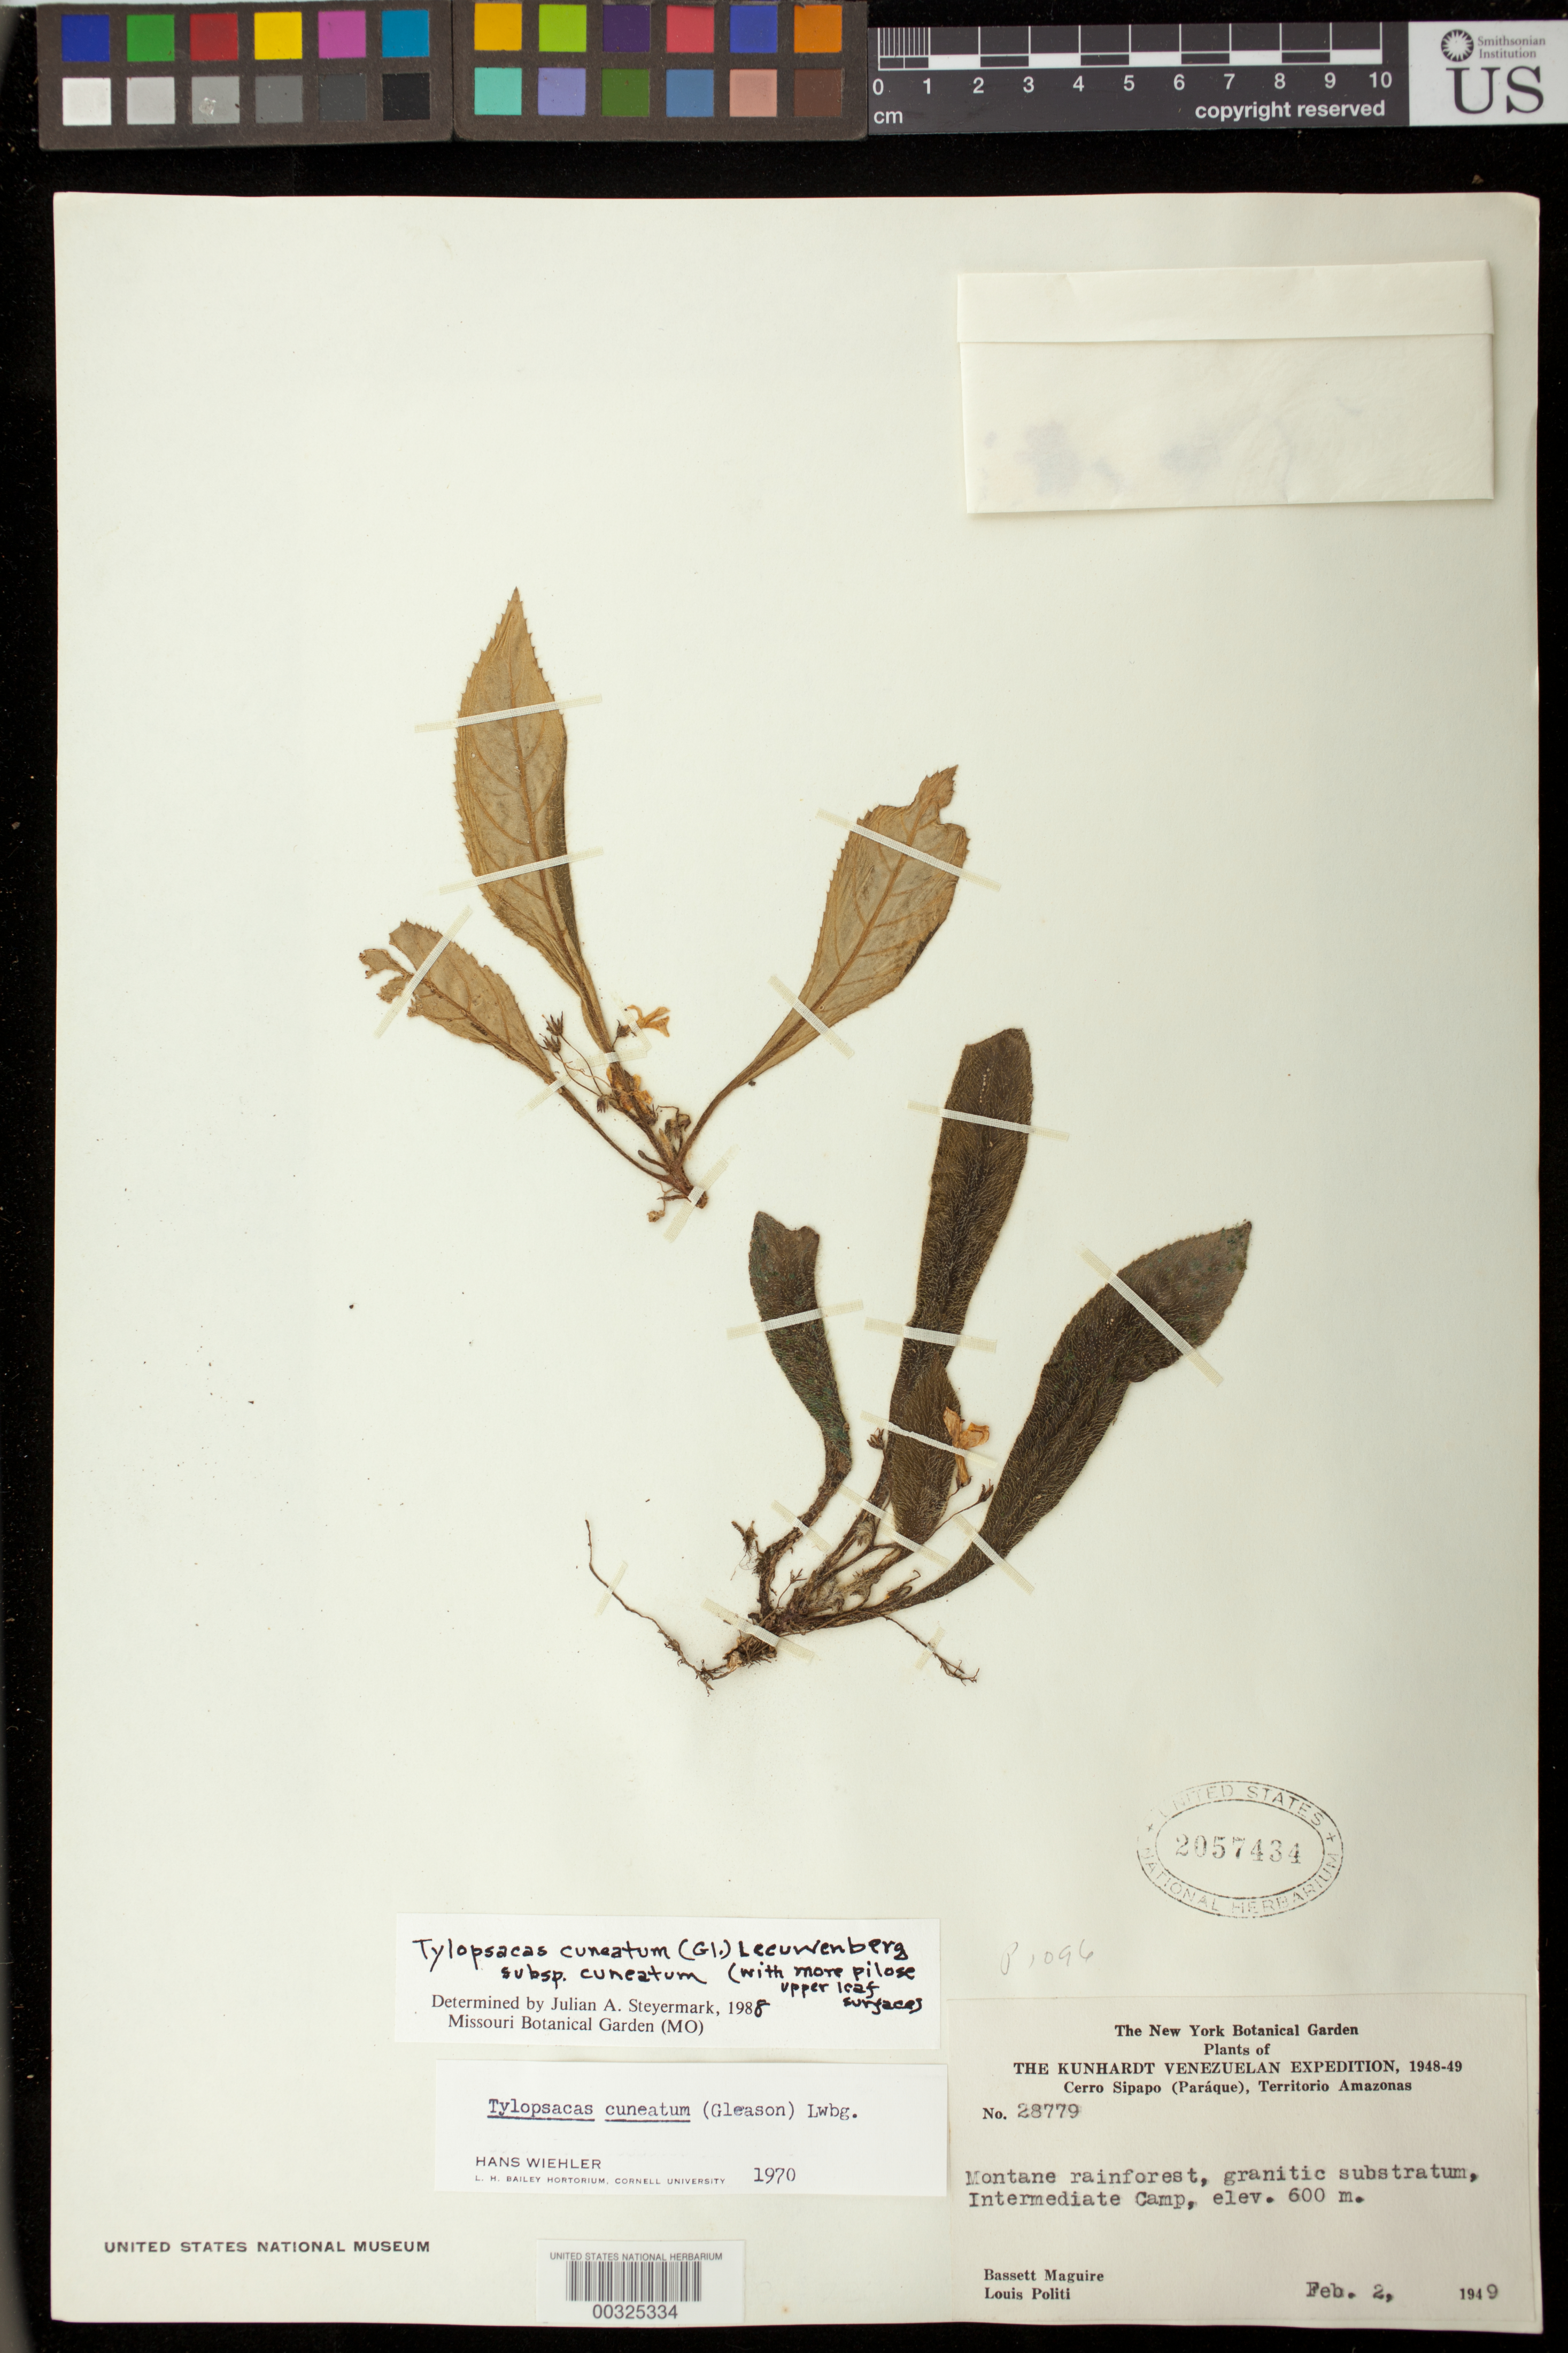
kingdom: Plantae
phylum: Tracheophyta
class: Magnoliopsida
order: Lamiales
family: Gesneriaceae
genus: Tylopsacas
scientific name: Tylopsacas cuneata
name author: (Gleason) Leeuwenb.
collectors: B. Maguire & L. Politi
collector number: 28779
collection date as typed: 02 Feb 1949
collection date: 1949-02-02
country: Venezuela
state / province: Amazonas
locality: Cerro Sipapo (Paraque), intermediate camp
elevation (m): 600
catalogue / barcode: US 2057434